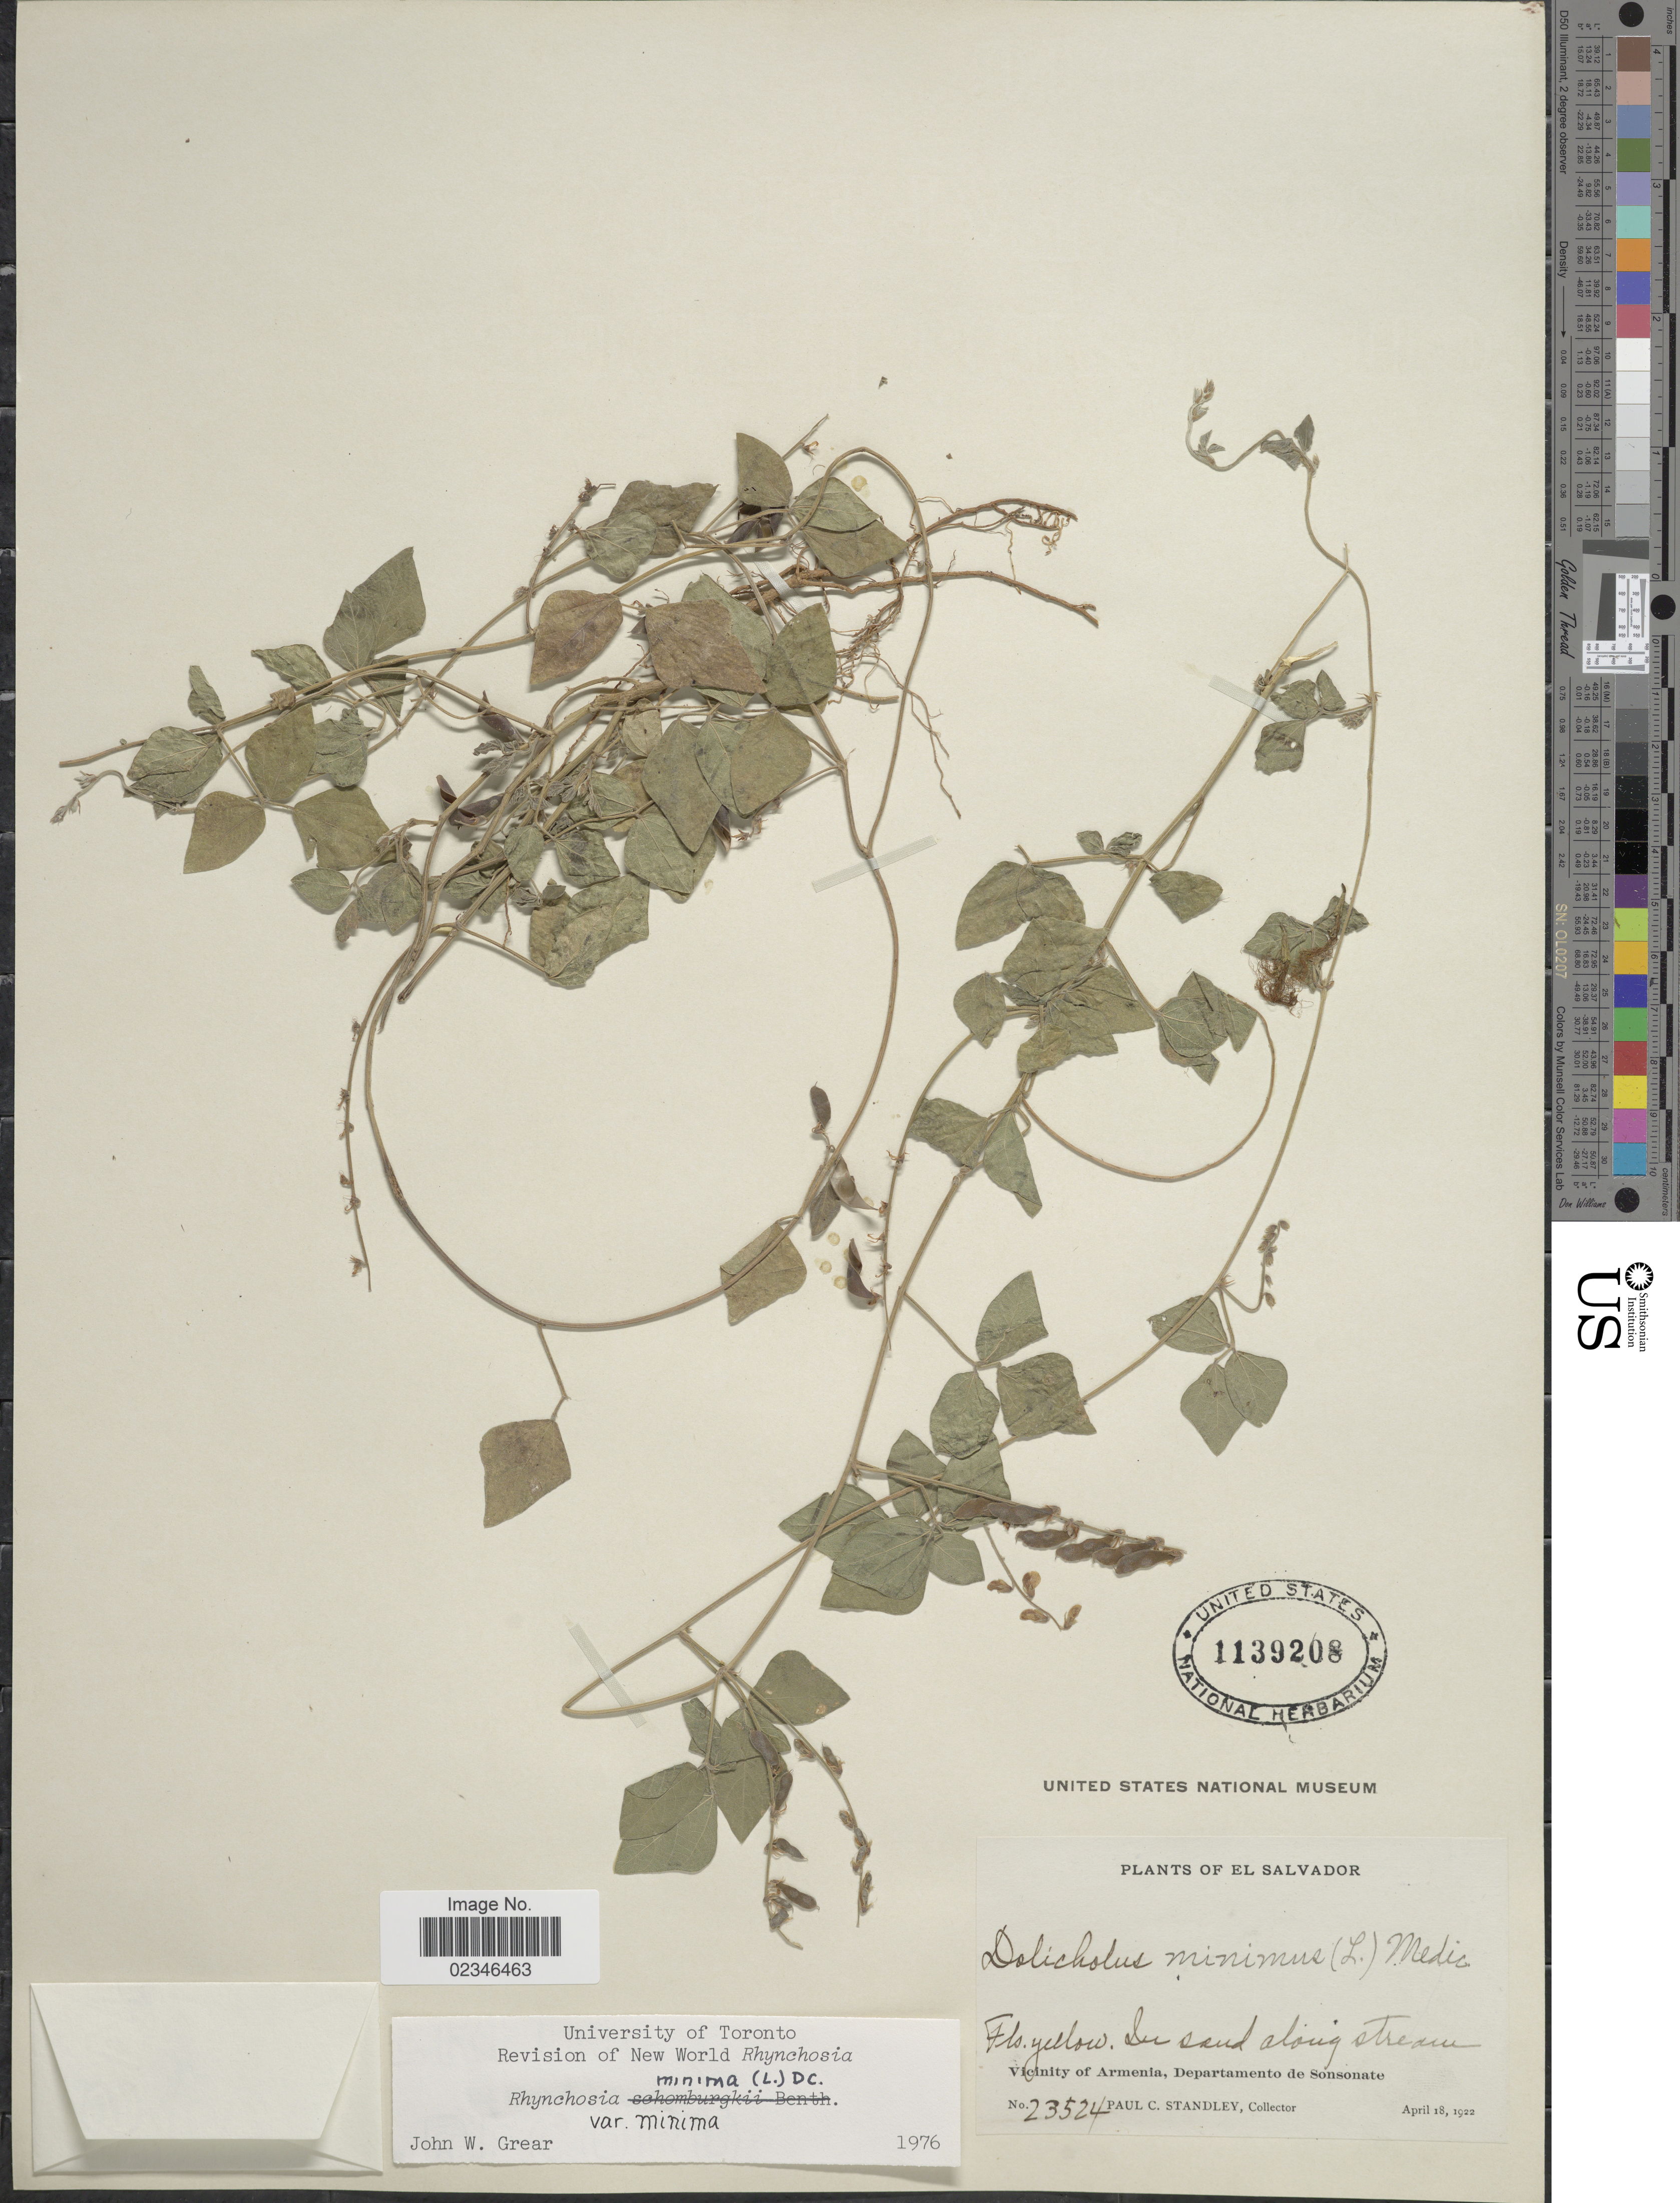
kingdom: Plantae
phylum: Tracheophyta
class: Magnoliopsida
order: Fabales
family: Fabaceae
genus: Rhynchosia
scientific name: Rhynchosia minima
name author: (L.) DC.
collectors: P. C. Standley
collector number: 23524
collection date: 1922-04-18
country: El Salvador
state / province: Sonsonate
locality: Vicinity of Armenia, Departamento de Sonsonate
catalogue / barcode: US 1139208